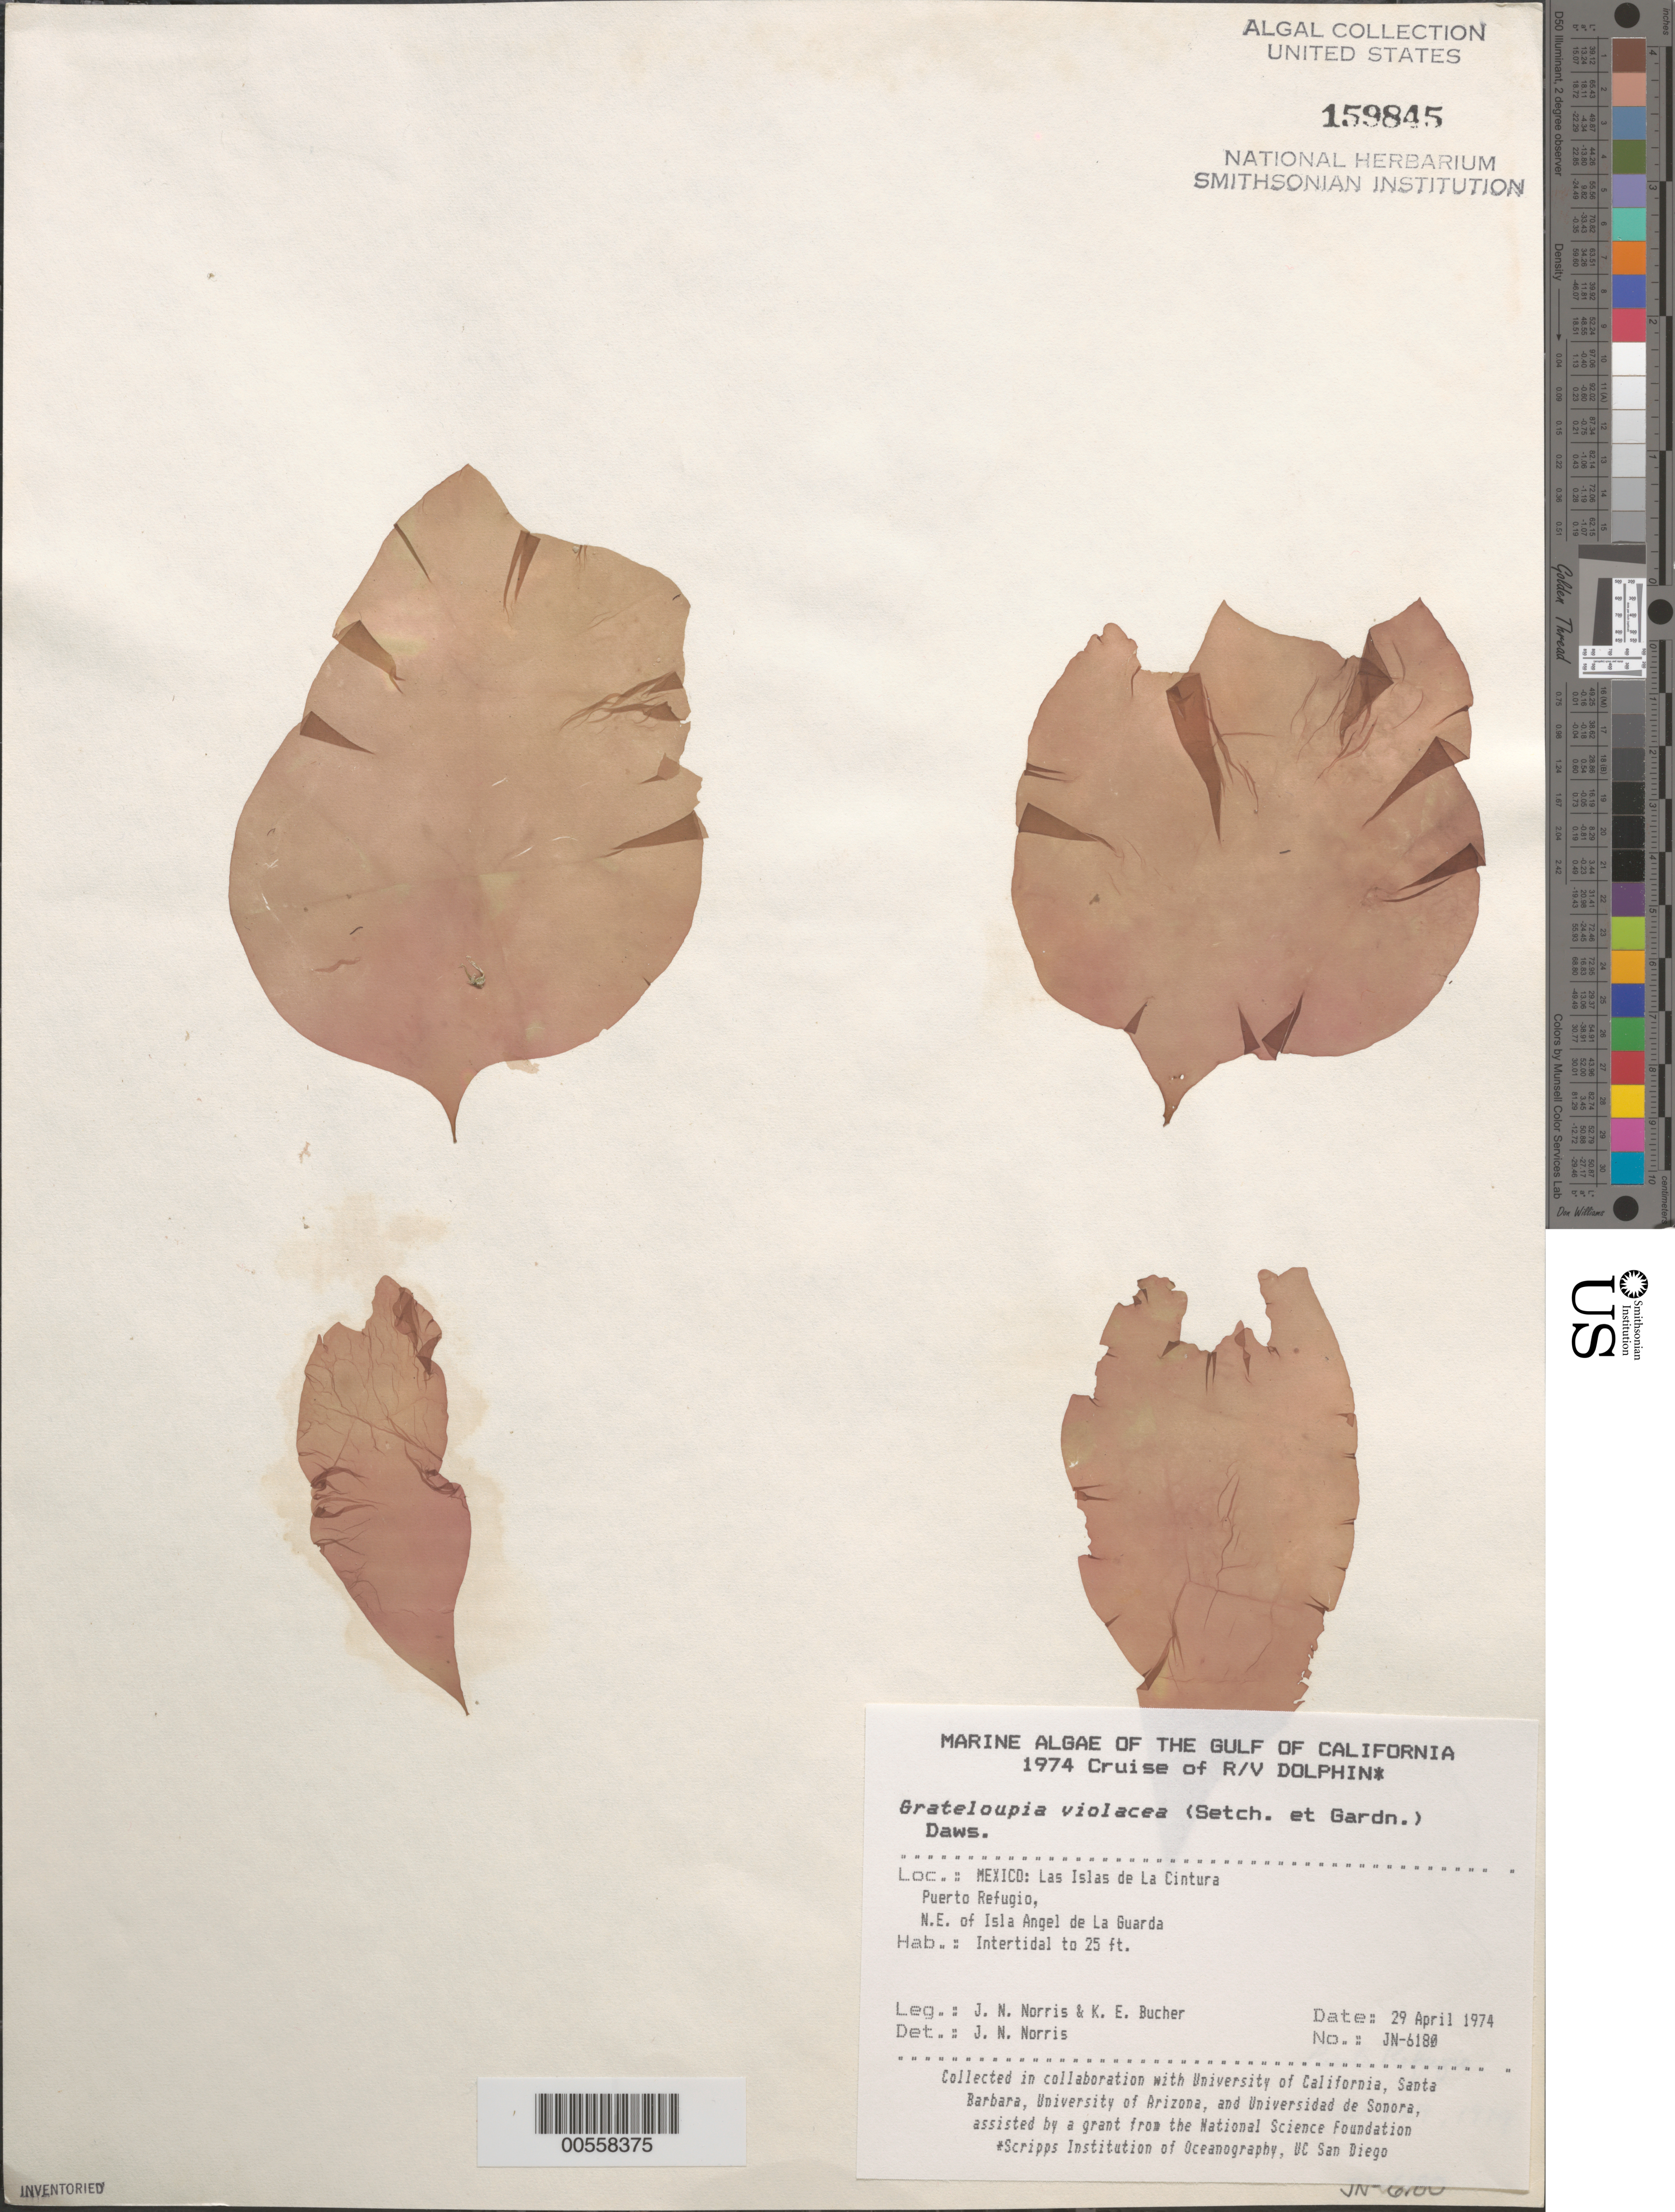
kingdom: Plantae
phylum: Rhodophyta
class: Florideophyceae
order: Halymeniales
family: Halymeniaceae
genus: Grateloupia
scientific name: Grateloupia violacea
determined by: Norris, James N.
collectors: J. N. Norris & K. E. Bucher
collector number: JN-6180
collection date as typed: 29 Apr 1974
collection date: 1974-04-29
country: Mexico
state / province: Baja California Norte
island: Las Islas de la Cintura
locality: Puerto Refugio, northeast of Isla Angel de la Guarda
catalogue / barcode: US 159845